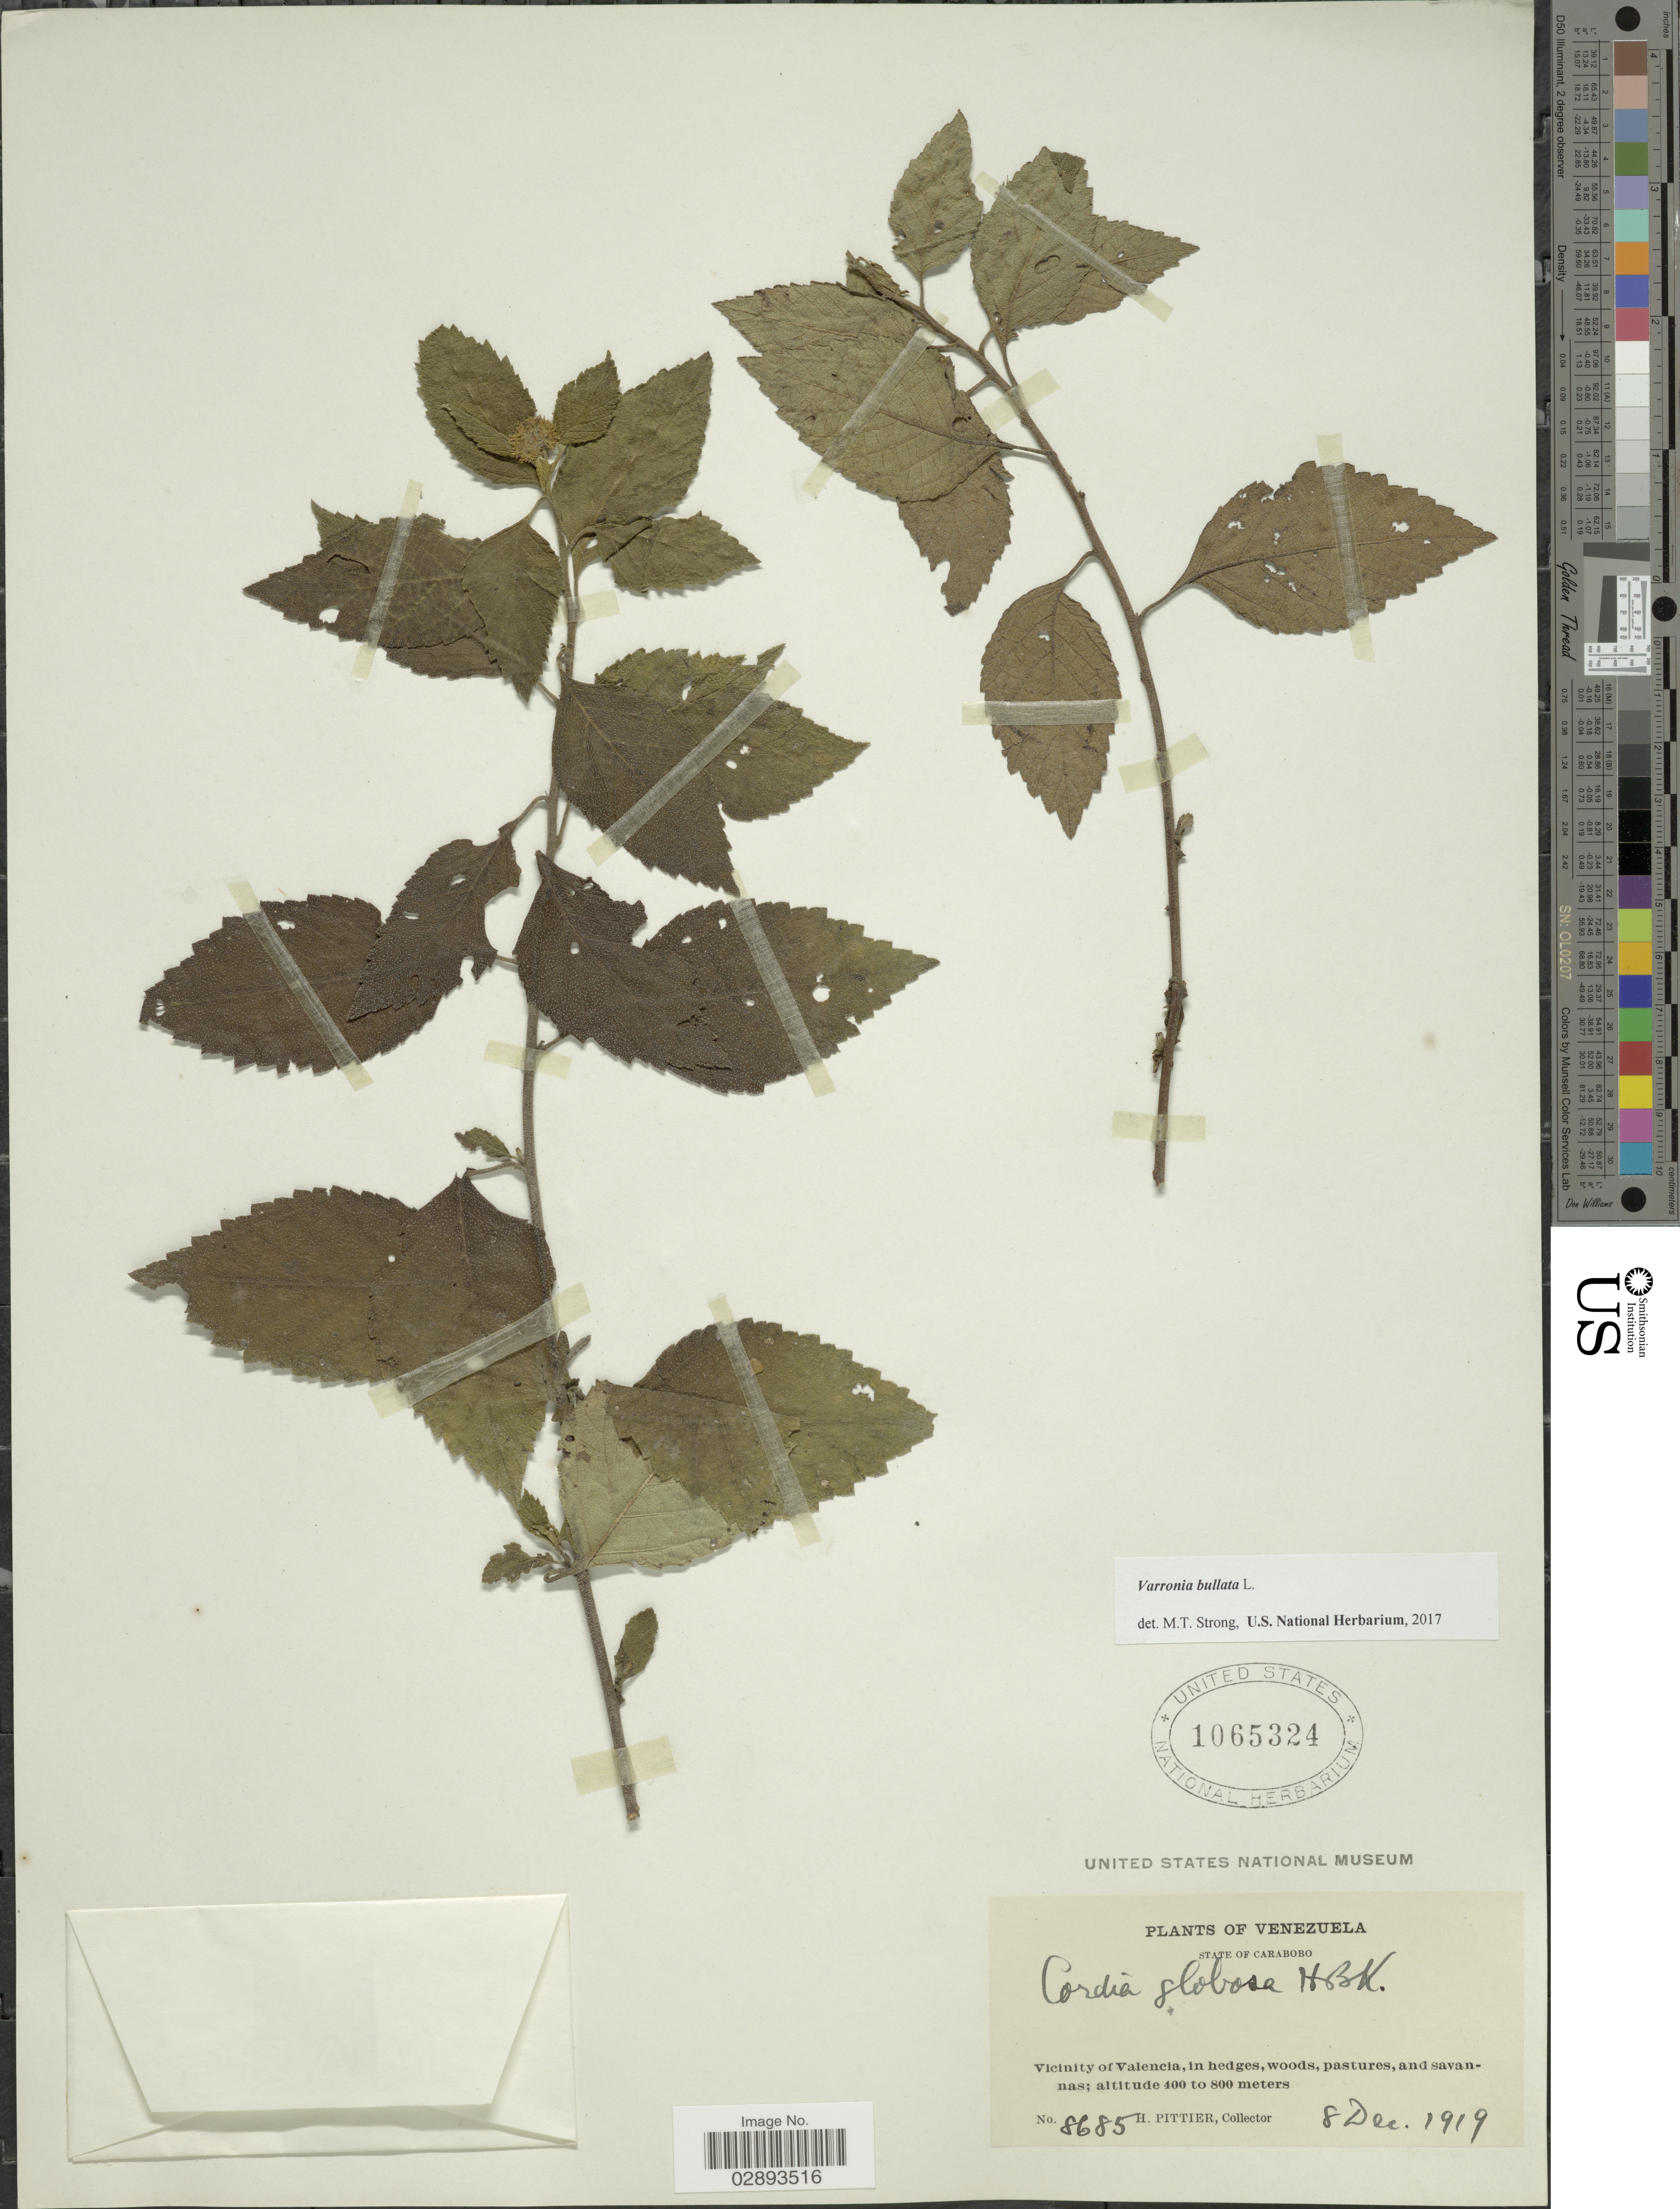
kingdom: Plantae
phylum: Tracheophyta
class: Magnoliopsida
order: Boraginales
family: Cordiaceae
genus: Varronia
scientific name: Varronia bullata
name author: L.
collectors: H. F. Pittier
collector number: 8685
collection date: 1919-12-08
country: Venezuela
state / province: Carabobo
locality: State of Carabobo, Vicinity of Valencia, in hedges, woods, pastures, and savannas.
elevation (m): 400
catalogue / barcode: US 1065324